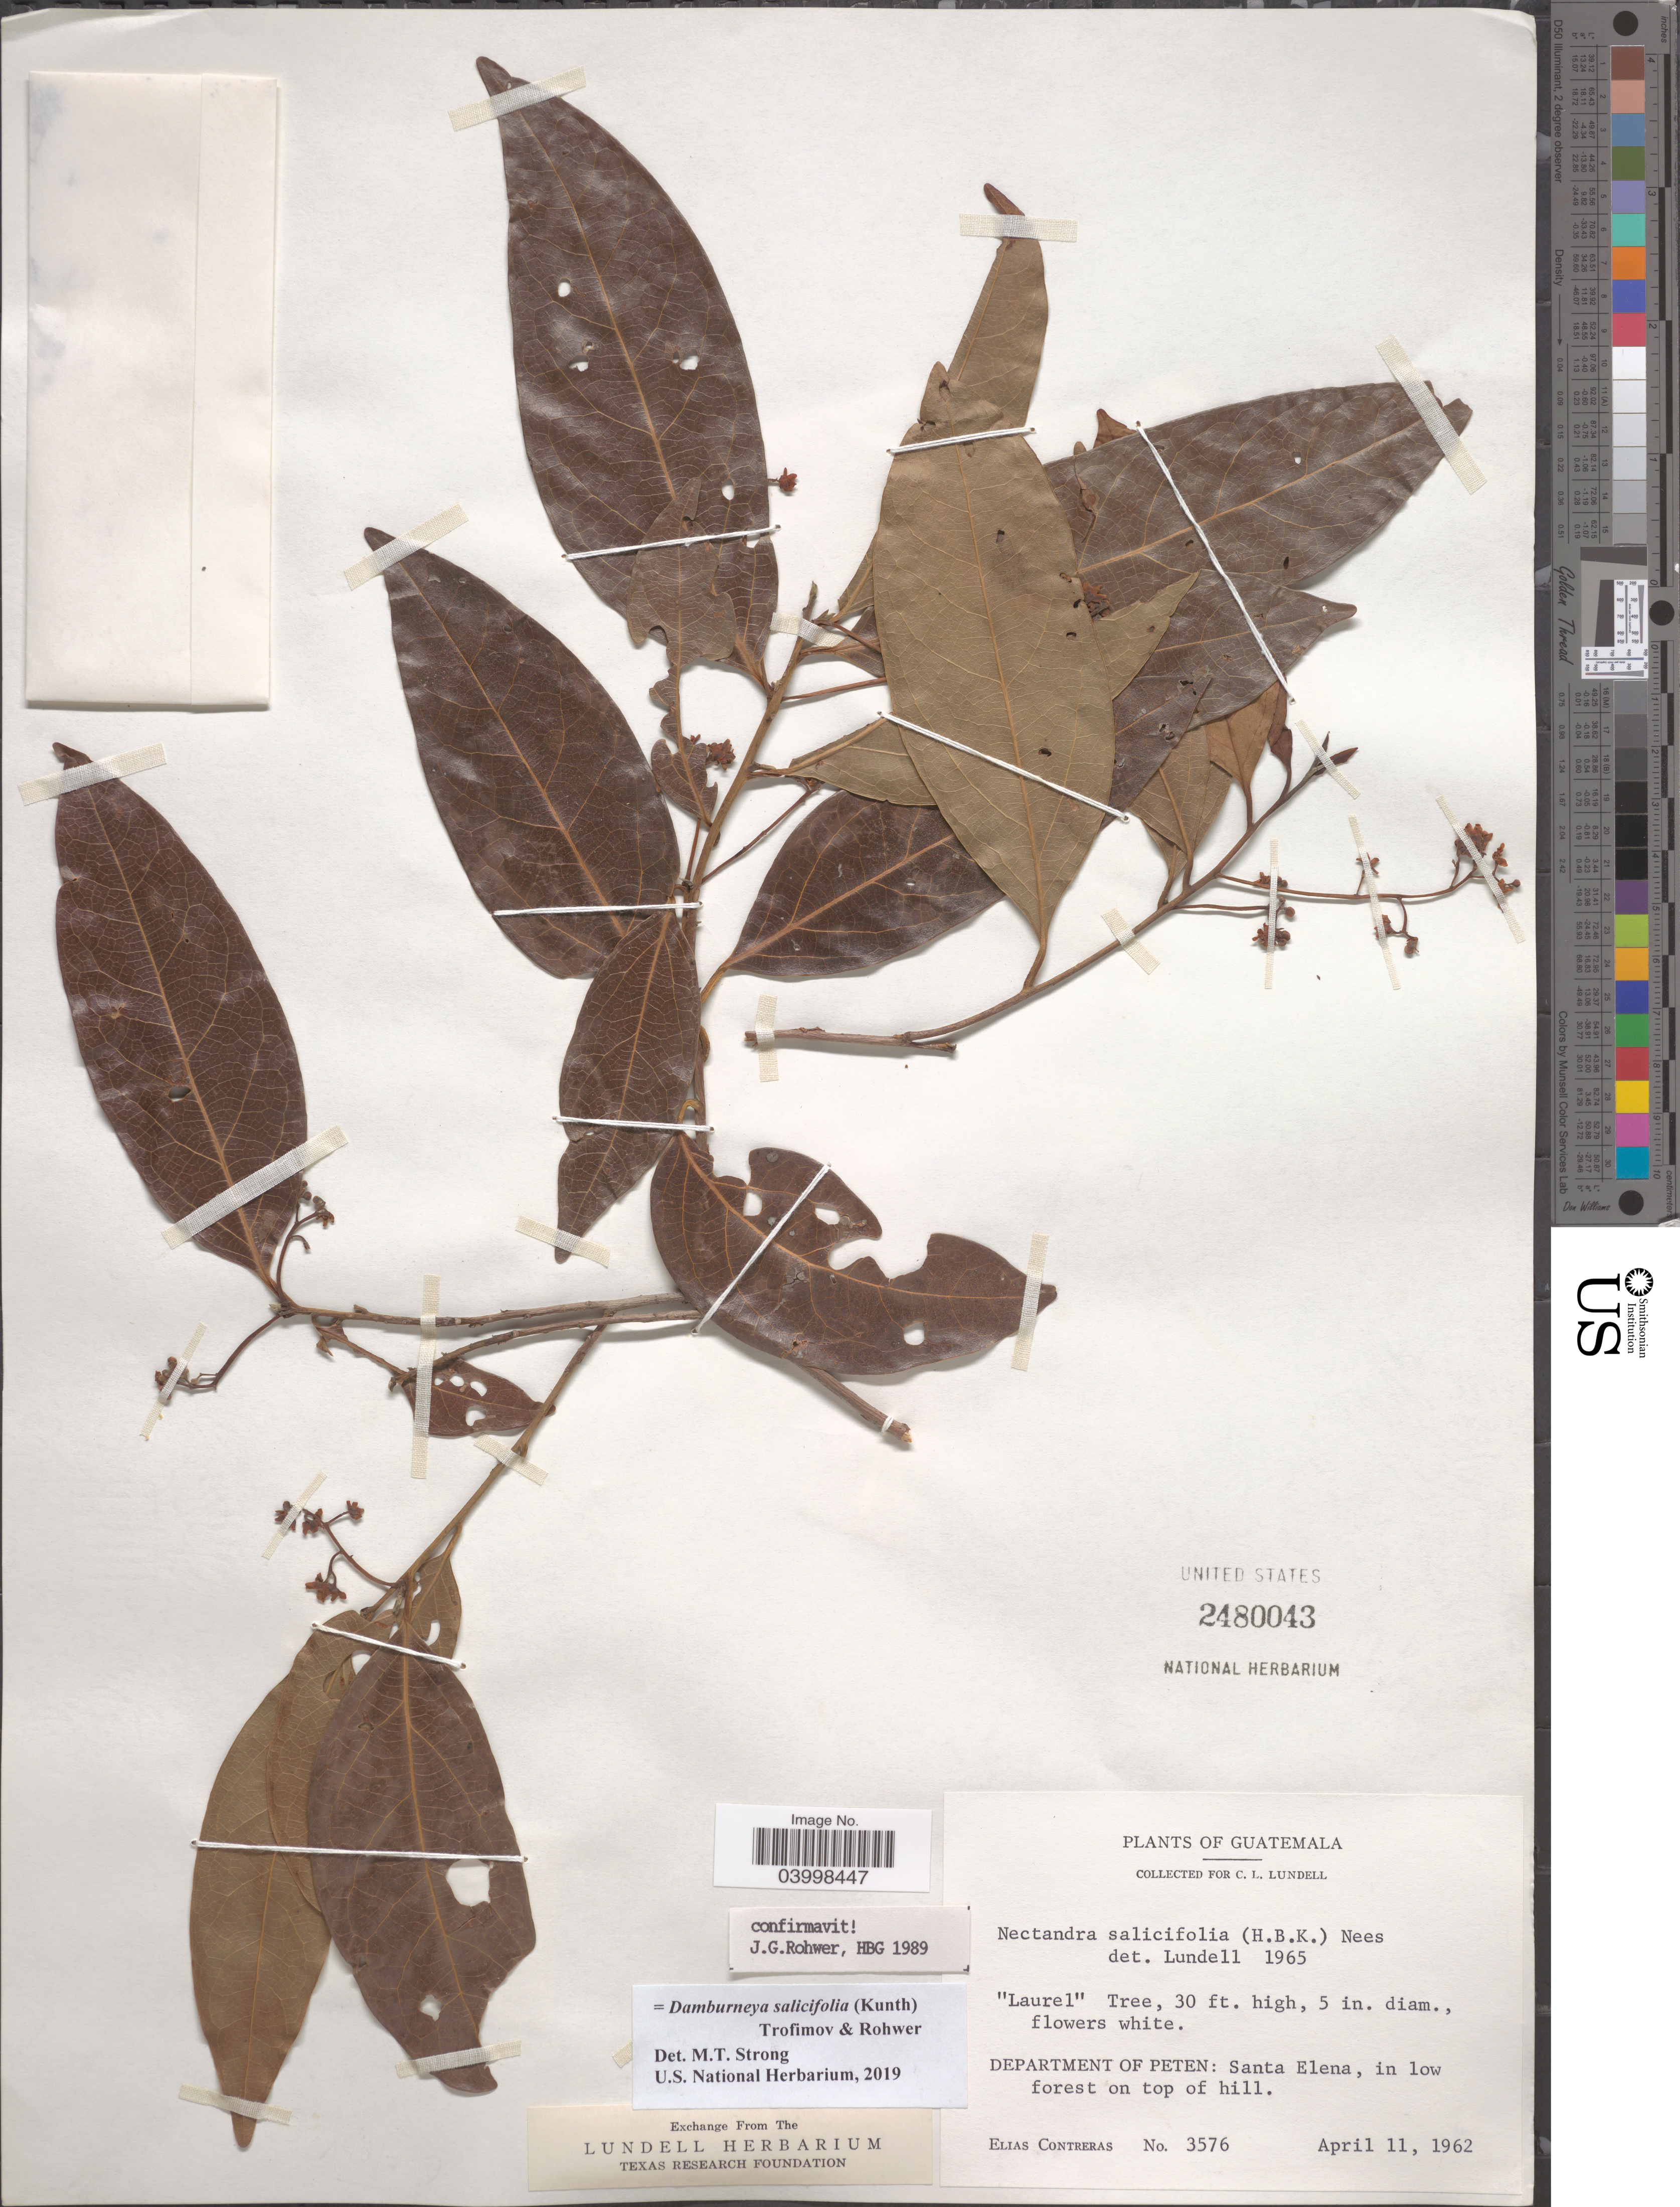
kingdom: Plantae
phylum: Tracheophyta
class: Magnoliopsida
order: Laurales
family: Lauraceae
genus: Damburneya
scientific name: Damburneya salicifolia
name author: (Kunth) Trofimov & Rohwer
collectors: E. Contreras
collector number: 3576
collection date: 1962-04-11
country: Guatemala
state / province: El Peten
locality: Department of Peten: Santa Elena.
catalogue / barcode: US 2480043